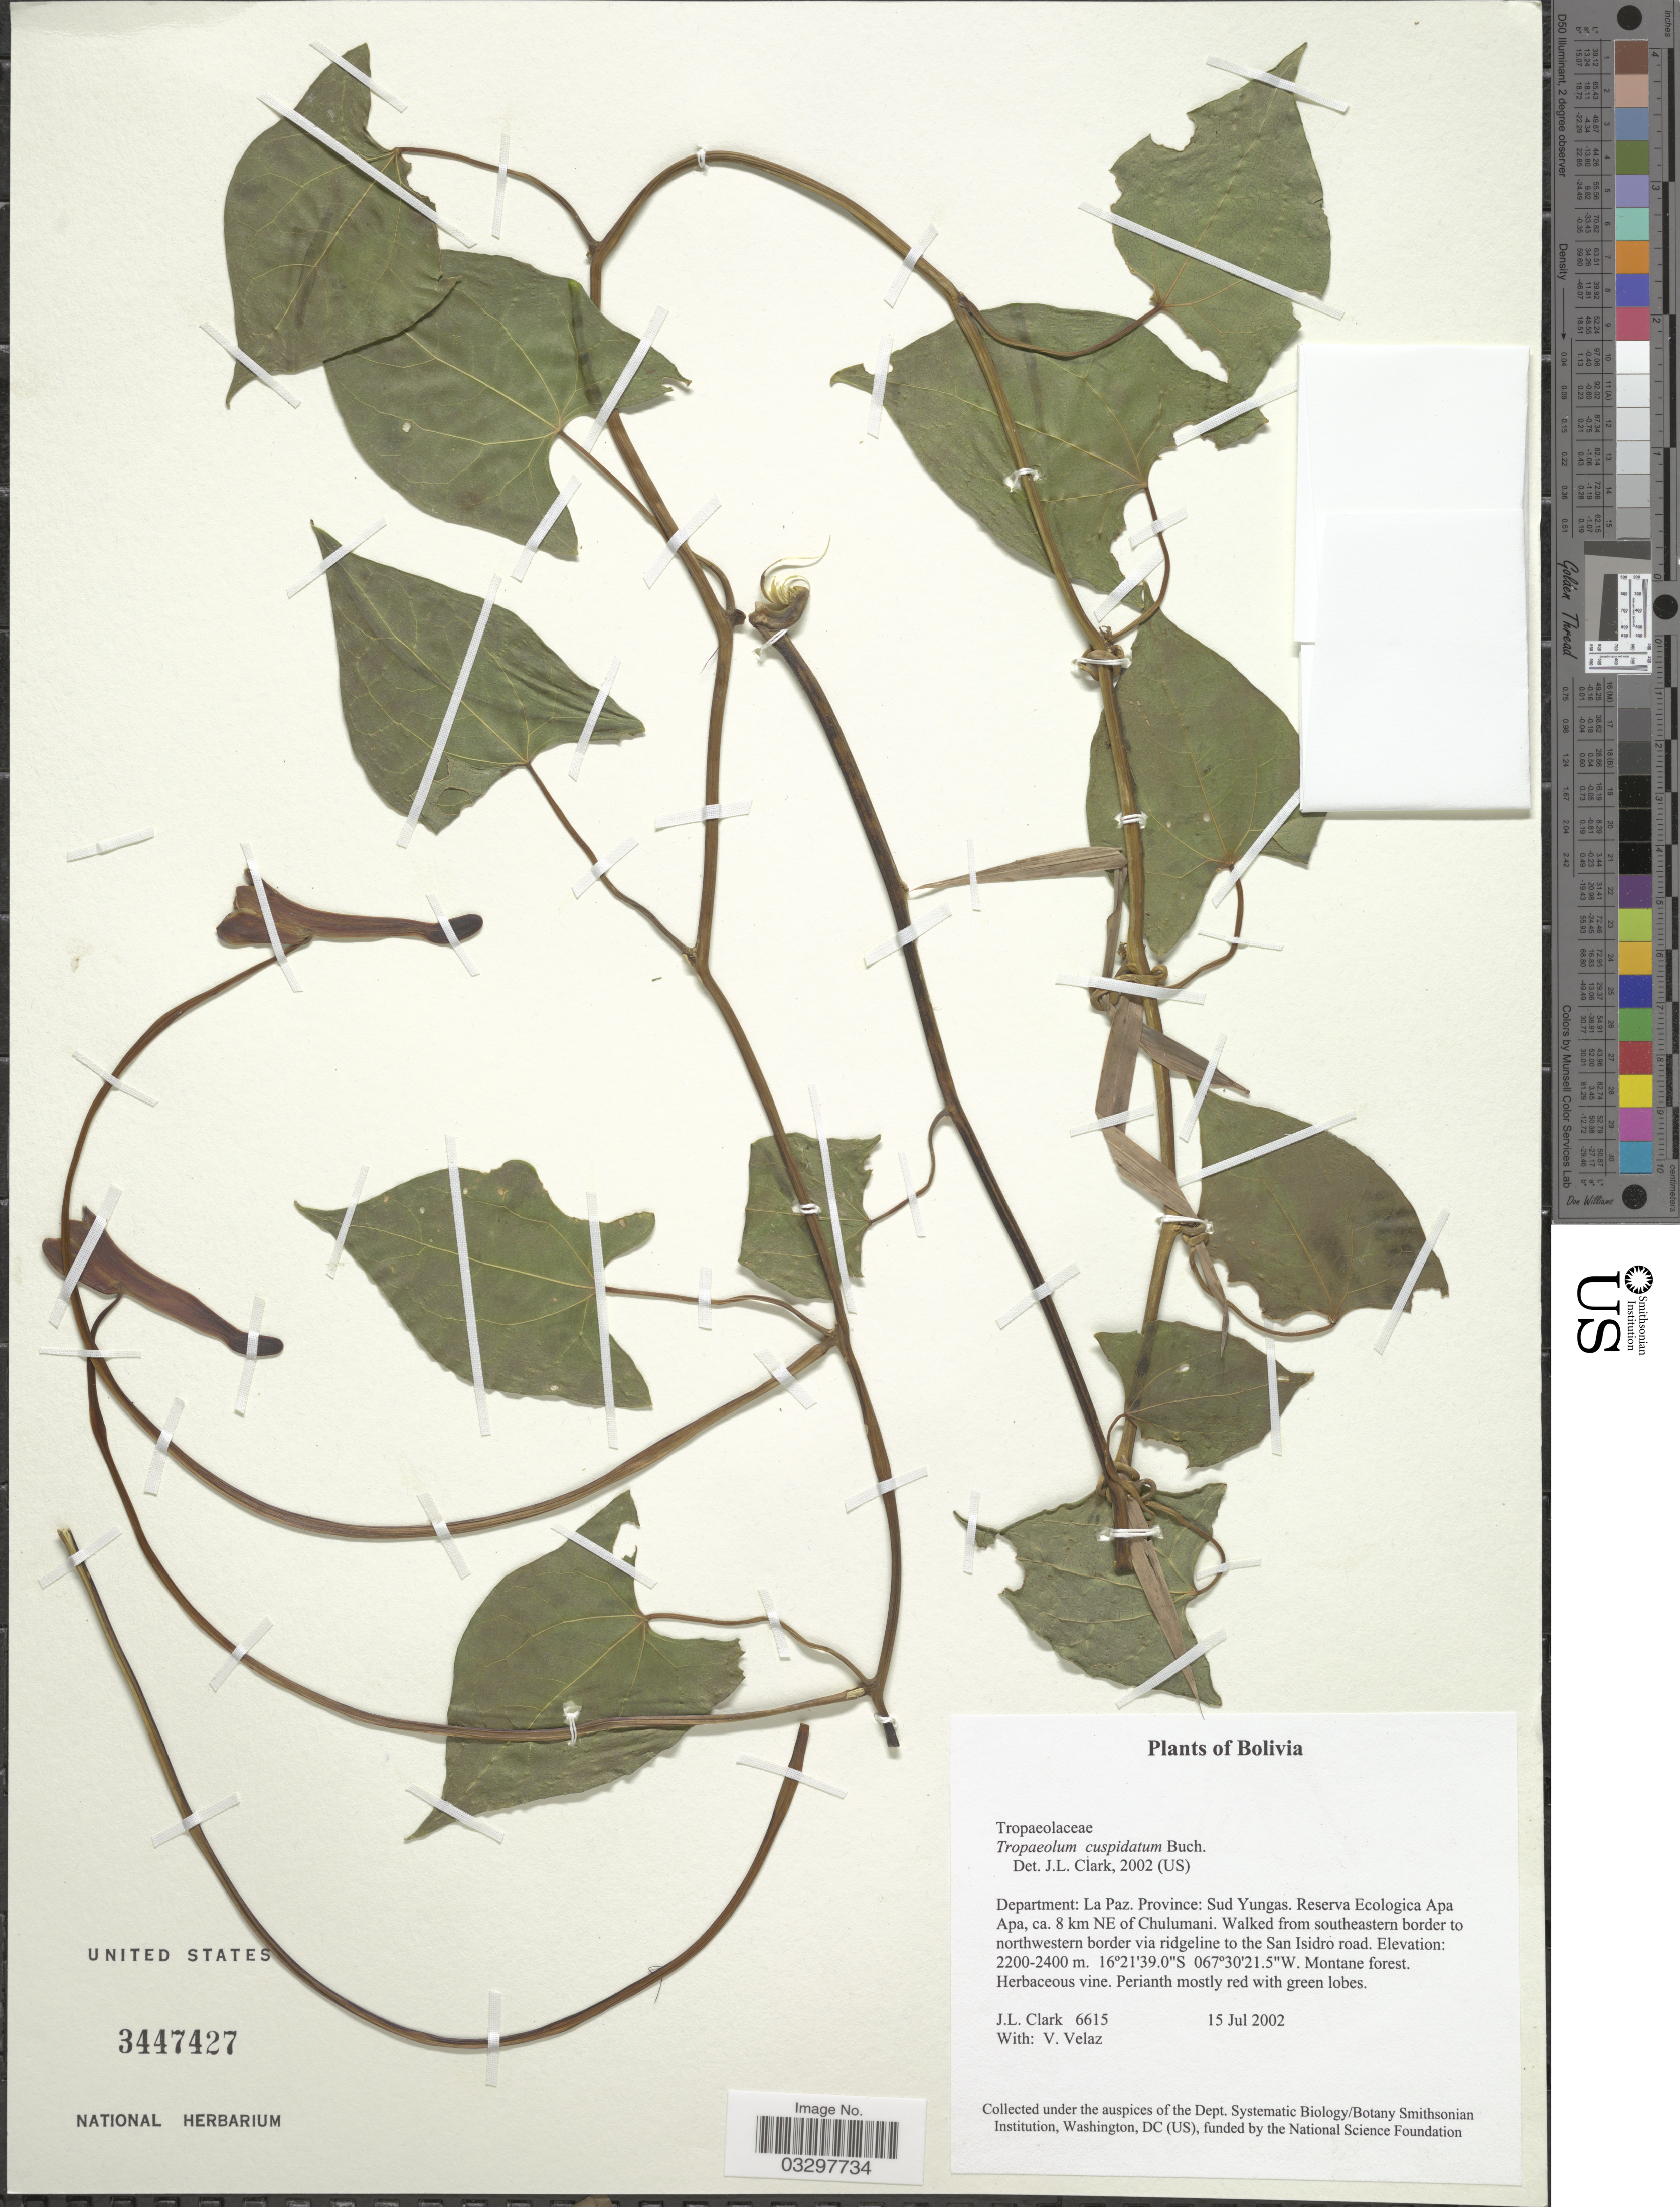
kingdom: Plantae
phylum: Tracheophyta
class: Magnoliopsida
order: Brassicales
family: Tropaeolaceae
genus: Tropaeolum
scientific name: Tropaeolum cuspidatum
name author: Buchenau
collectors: J. L. Clark & V. Velaz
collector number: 6615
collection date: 2002-07-15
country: Bolivia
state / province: La Paz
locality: Department: La Paz. Province: Sud Yungas. Reserva Ecologica Apa Apa, ca. 8 km NE of Chulumani. Walked from southeastern border to northwestern border via ridgeline to the San Isidro road.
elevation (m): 2200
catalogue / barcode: US 3447427